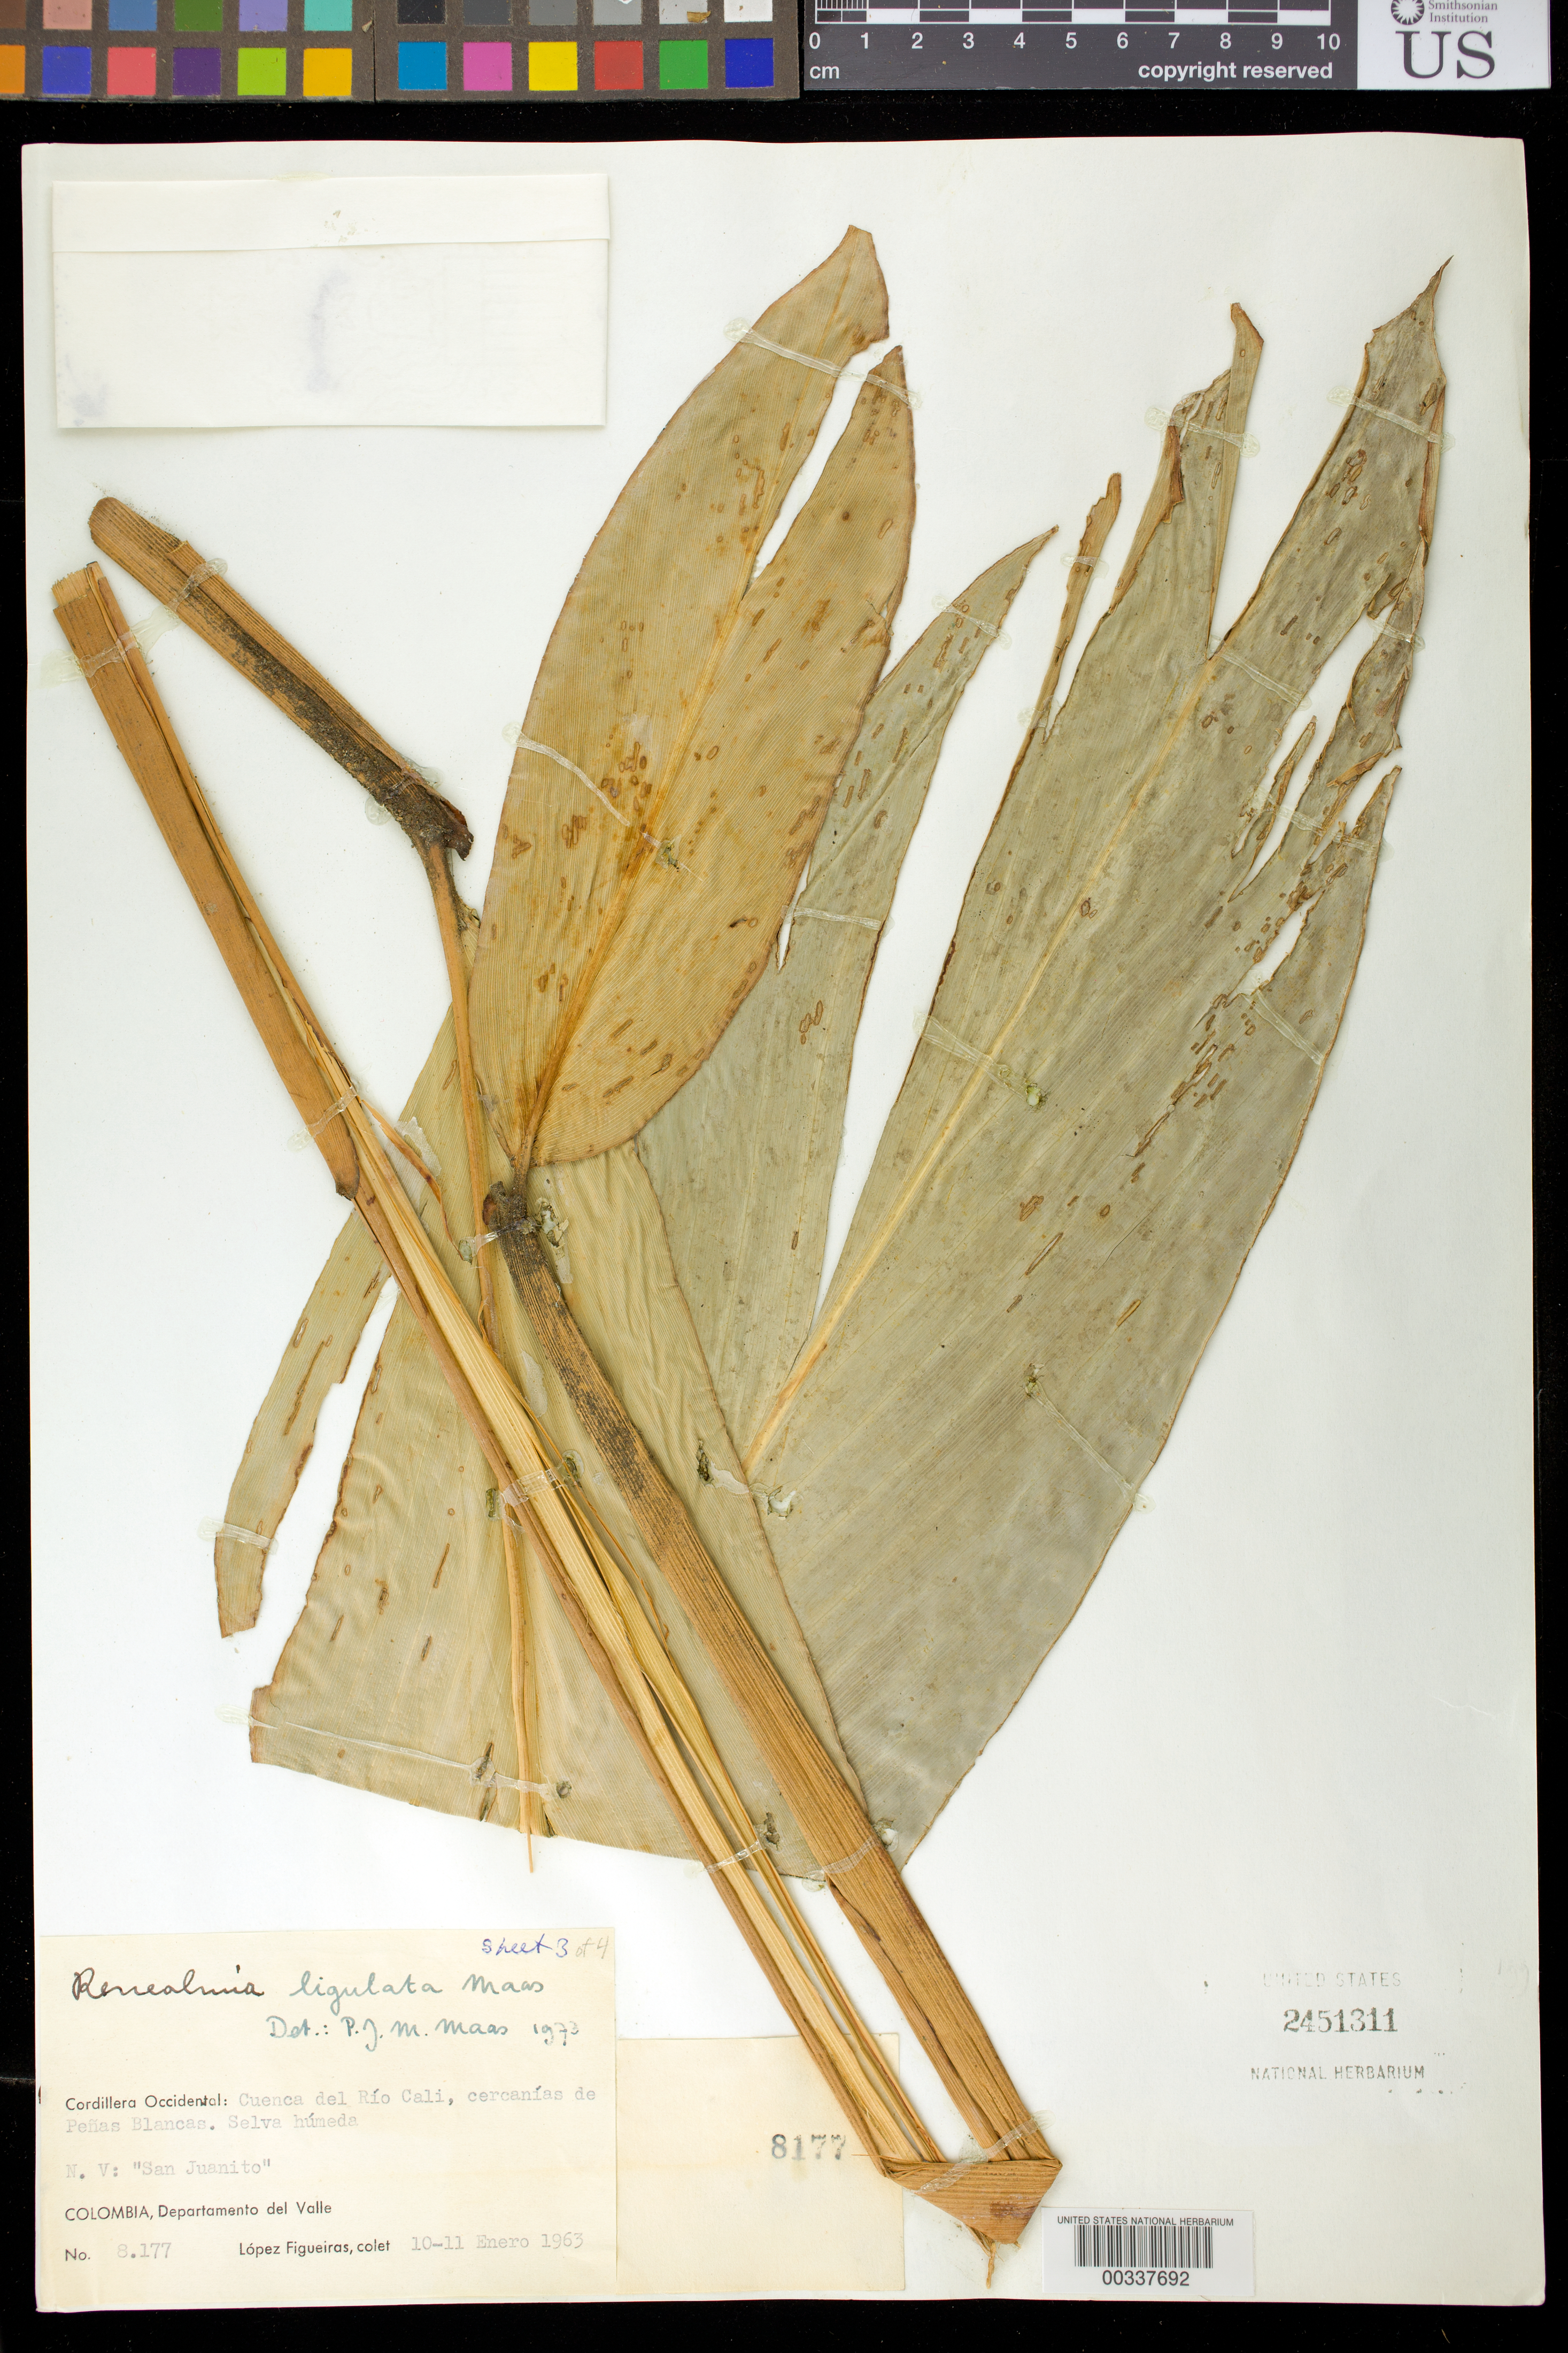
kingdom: Plantae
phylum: Tracheophyta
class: Liliopsida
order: Zingiberales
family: Zingiberaceae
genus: Renealmia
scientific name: Renealmia ligulata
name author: Maas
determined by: Maas, Paul J. M.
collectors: M. López Figueiras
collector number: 8177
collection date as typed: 10 Jan 1963 to 11 Jan 1963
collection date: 1963-01-10/1963-01-11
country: Colombia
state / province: Valle del Cauca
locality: Cordillera Occidental: Cuenca del Rio Cali, Cercanias de Penas Blancas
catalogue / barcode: US 2451311